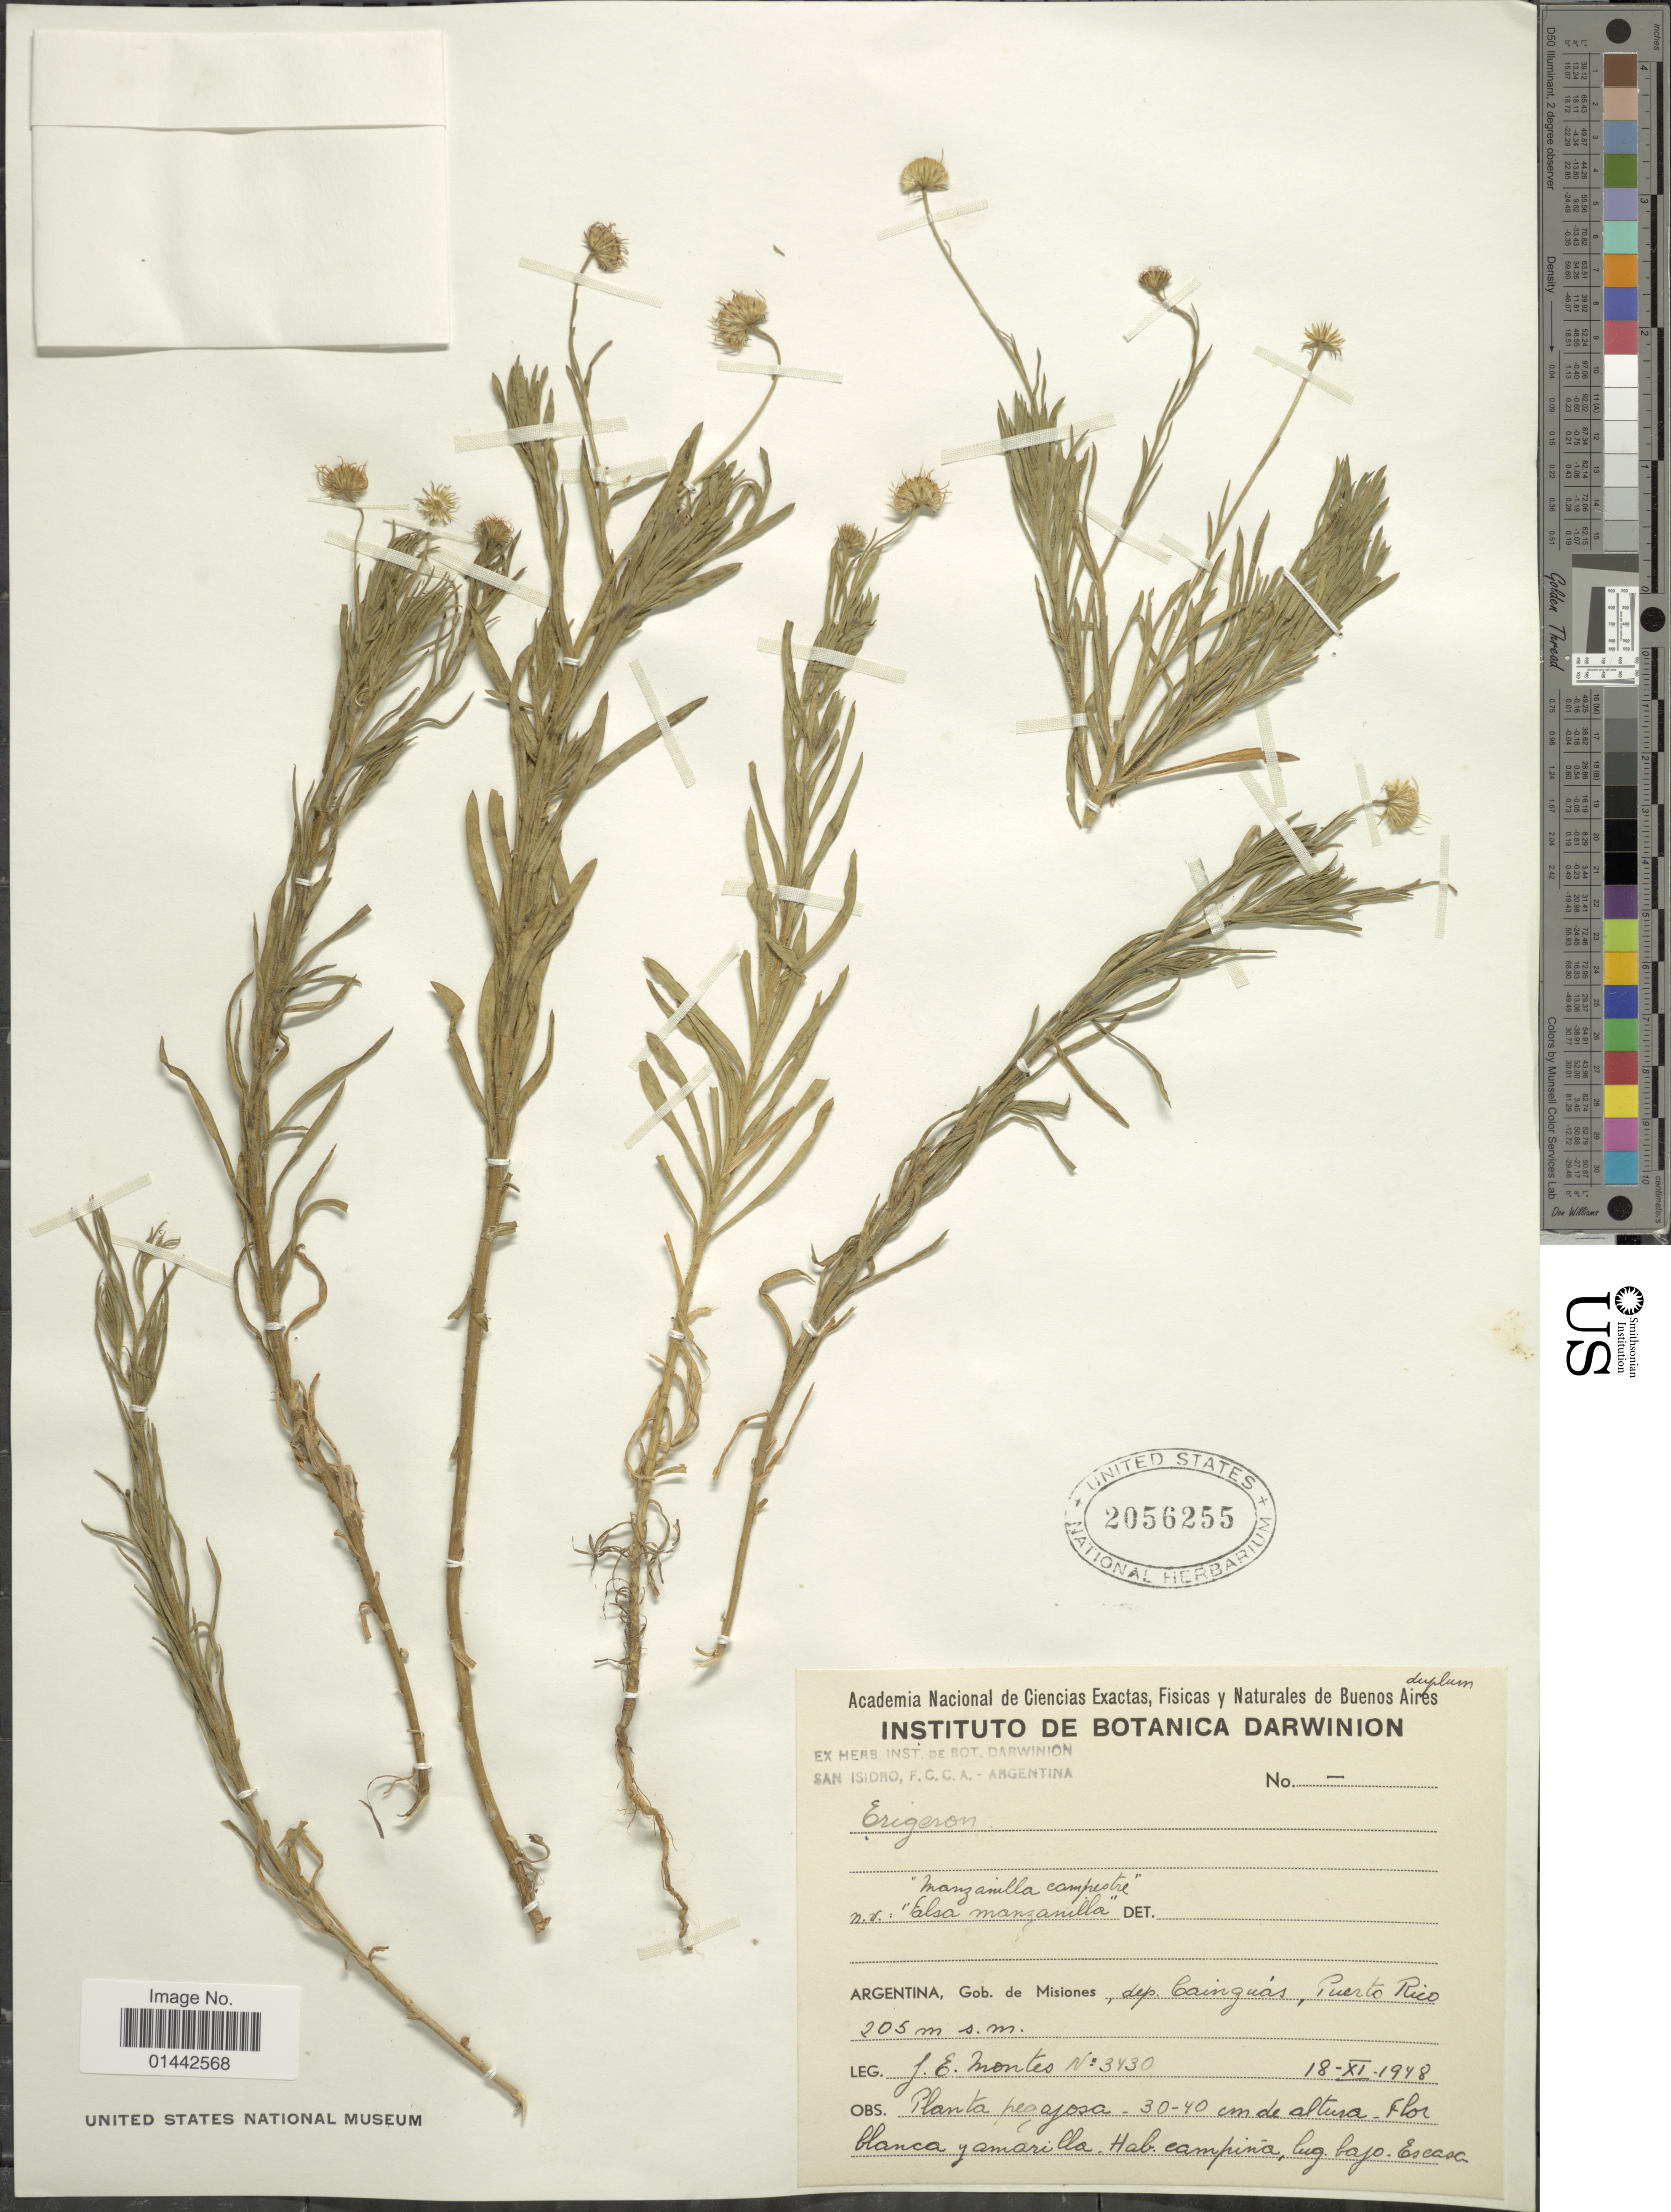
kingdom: Plantae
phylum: Tracheophyta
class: Magnoliopsida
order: Asterales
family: Asteraceae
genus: Erigeron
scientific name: Erigeron sp.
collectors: J. E. Montes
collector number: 3430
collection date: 1948-11-18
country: Argentina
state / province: Misiones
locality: Gob. de Misiones, dep. Cainguas, Puerto Rico.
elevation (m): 205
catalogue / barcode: US 2056255